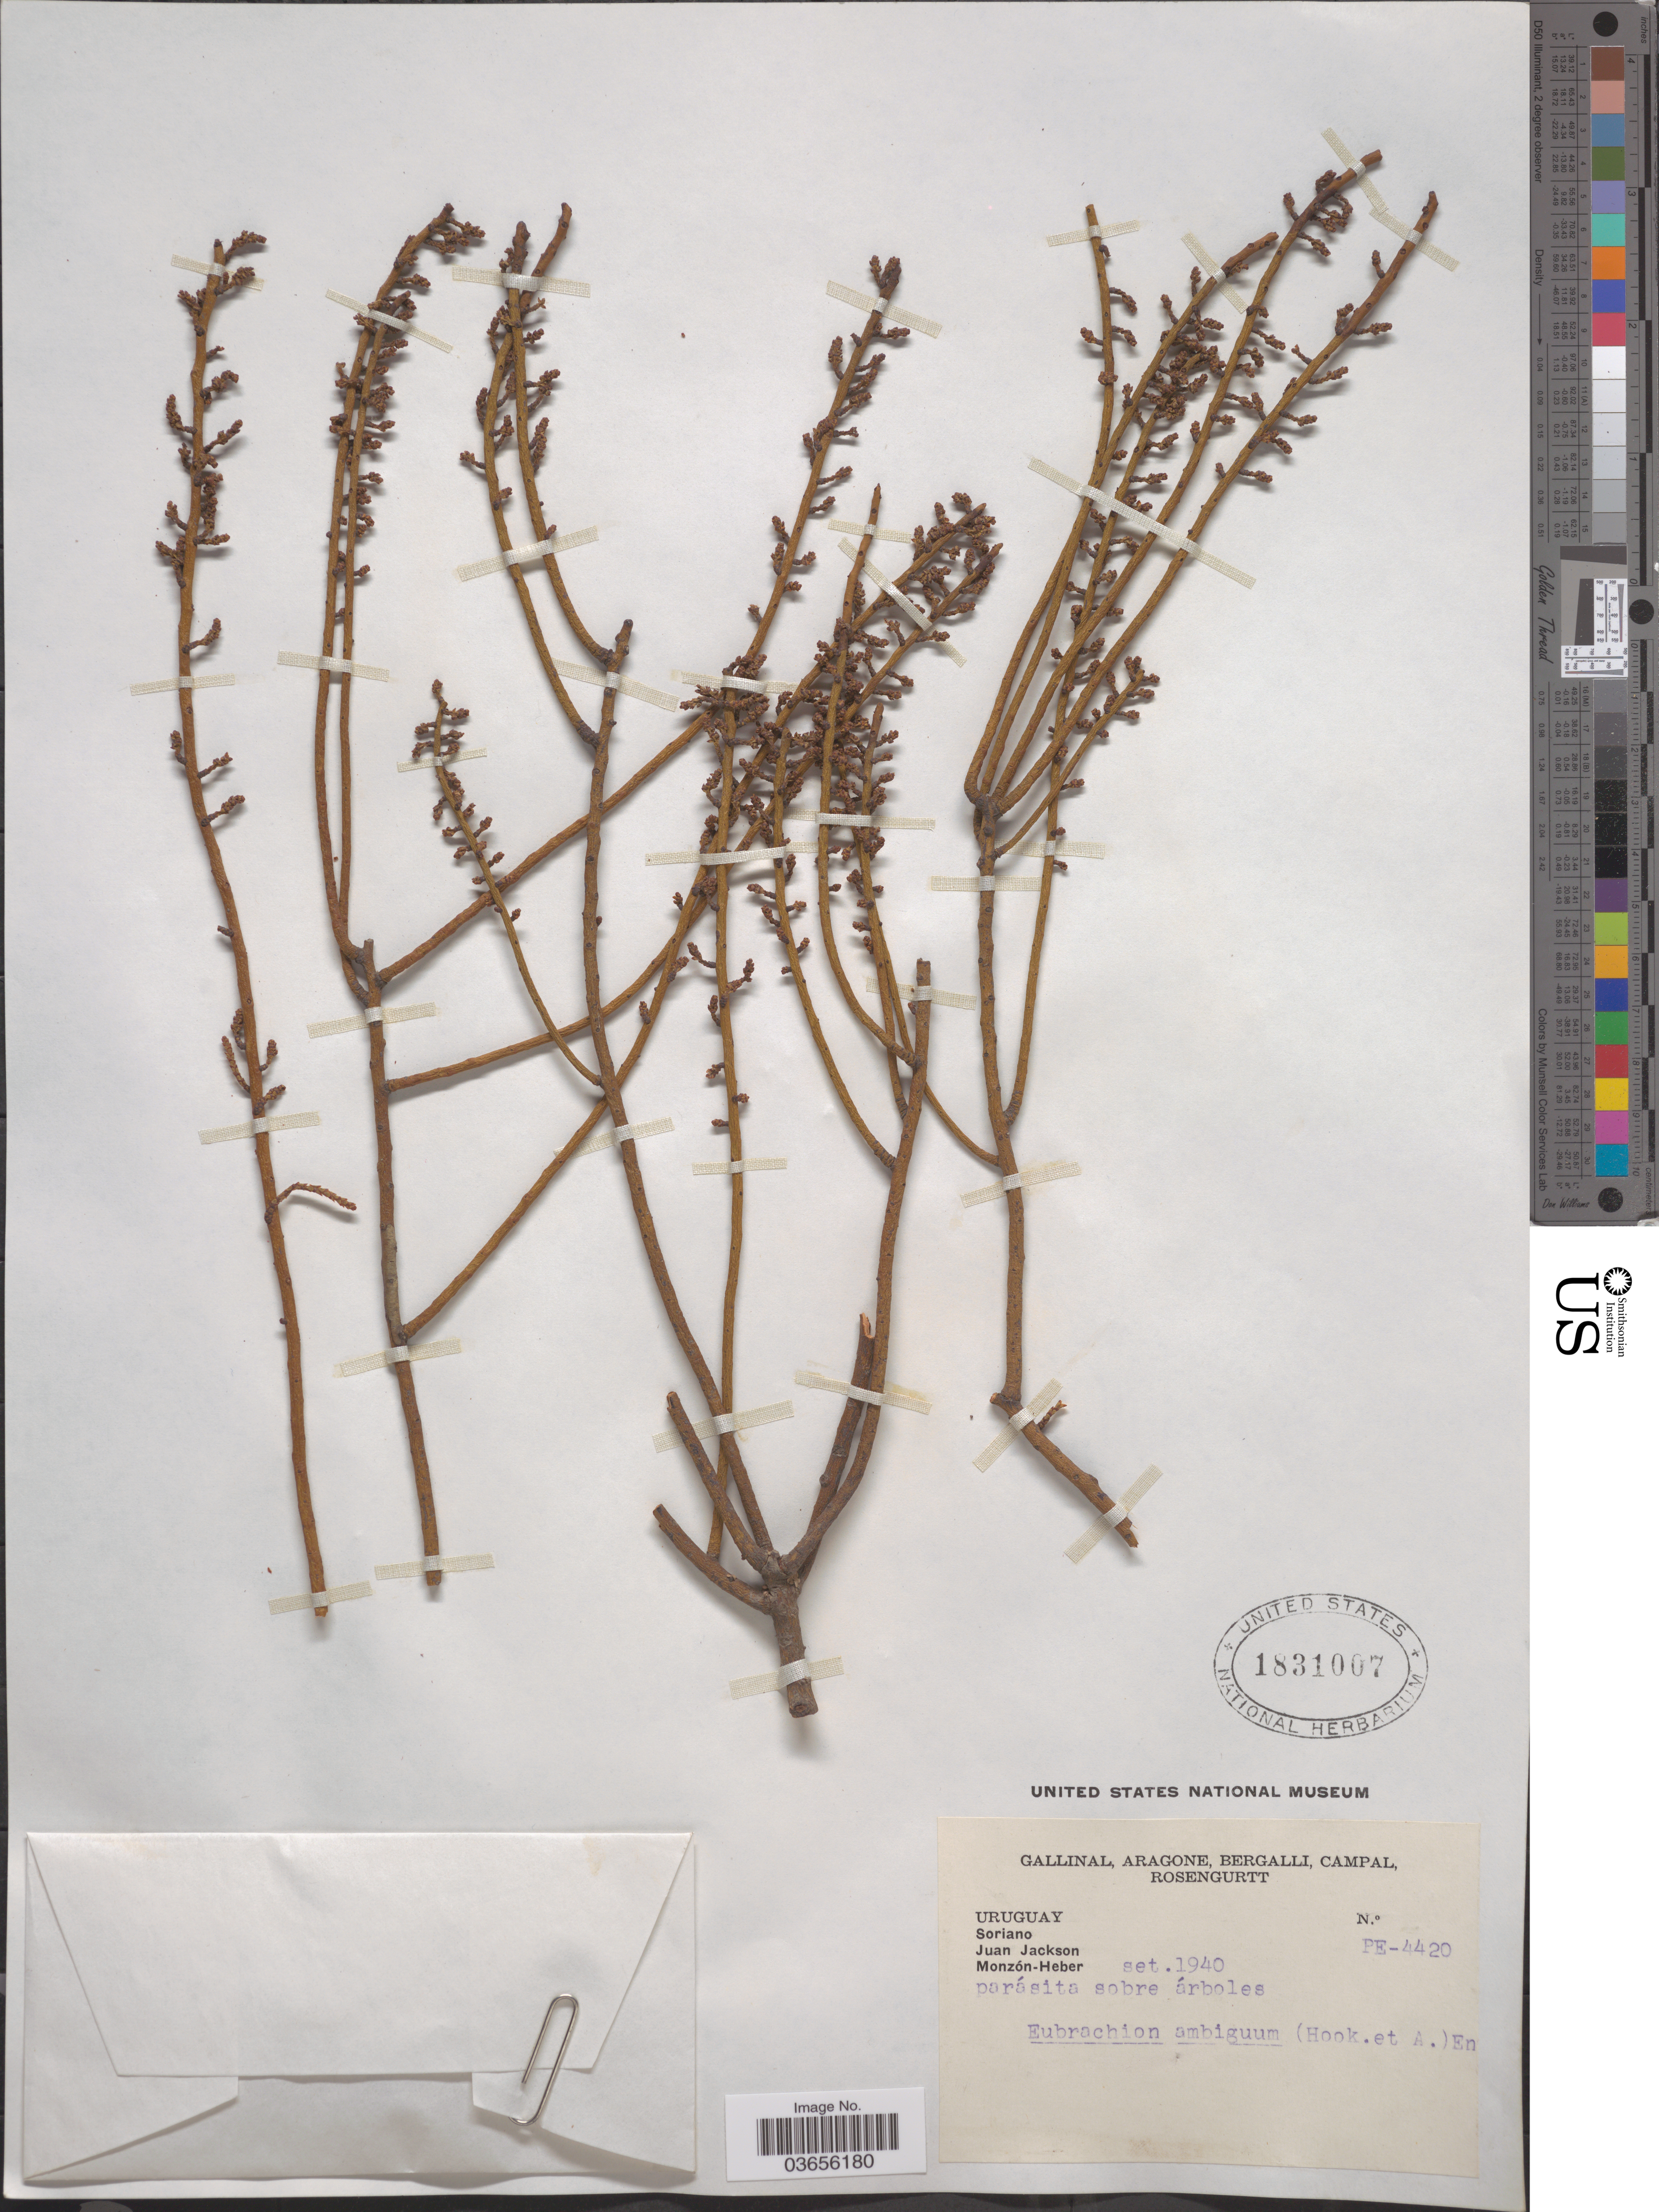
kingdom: Plantae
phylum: Tracheophyta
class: Magnoliopsida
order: Santalales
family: Santalaceae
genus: Eubrachion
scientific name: Eubrachion ambiguum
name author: (Hook. & Arn.) Engl.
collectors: -. Gallinal, -- Aragone, -- Bergalli, -- Campal & Rosengurtt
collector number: PE-4420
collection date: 1940-09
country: Uruguay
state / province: Soriano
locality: Juan Jackson. Monzón-Heber.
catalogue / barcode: US 1831007